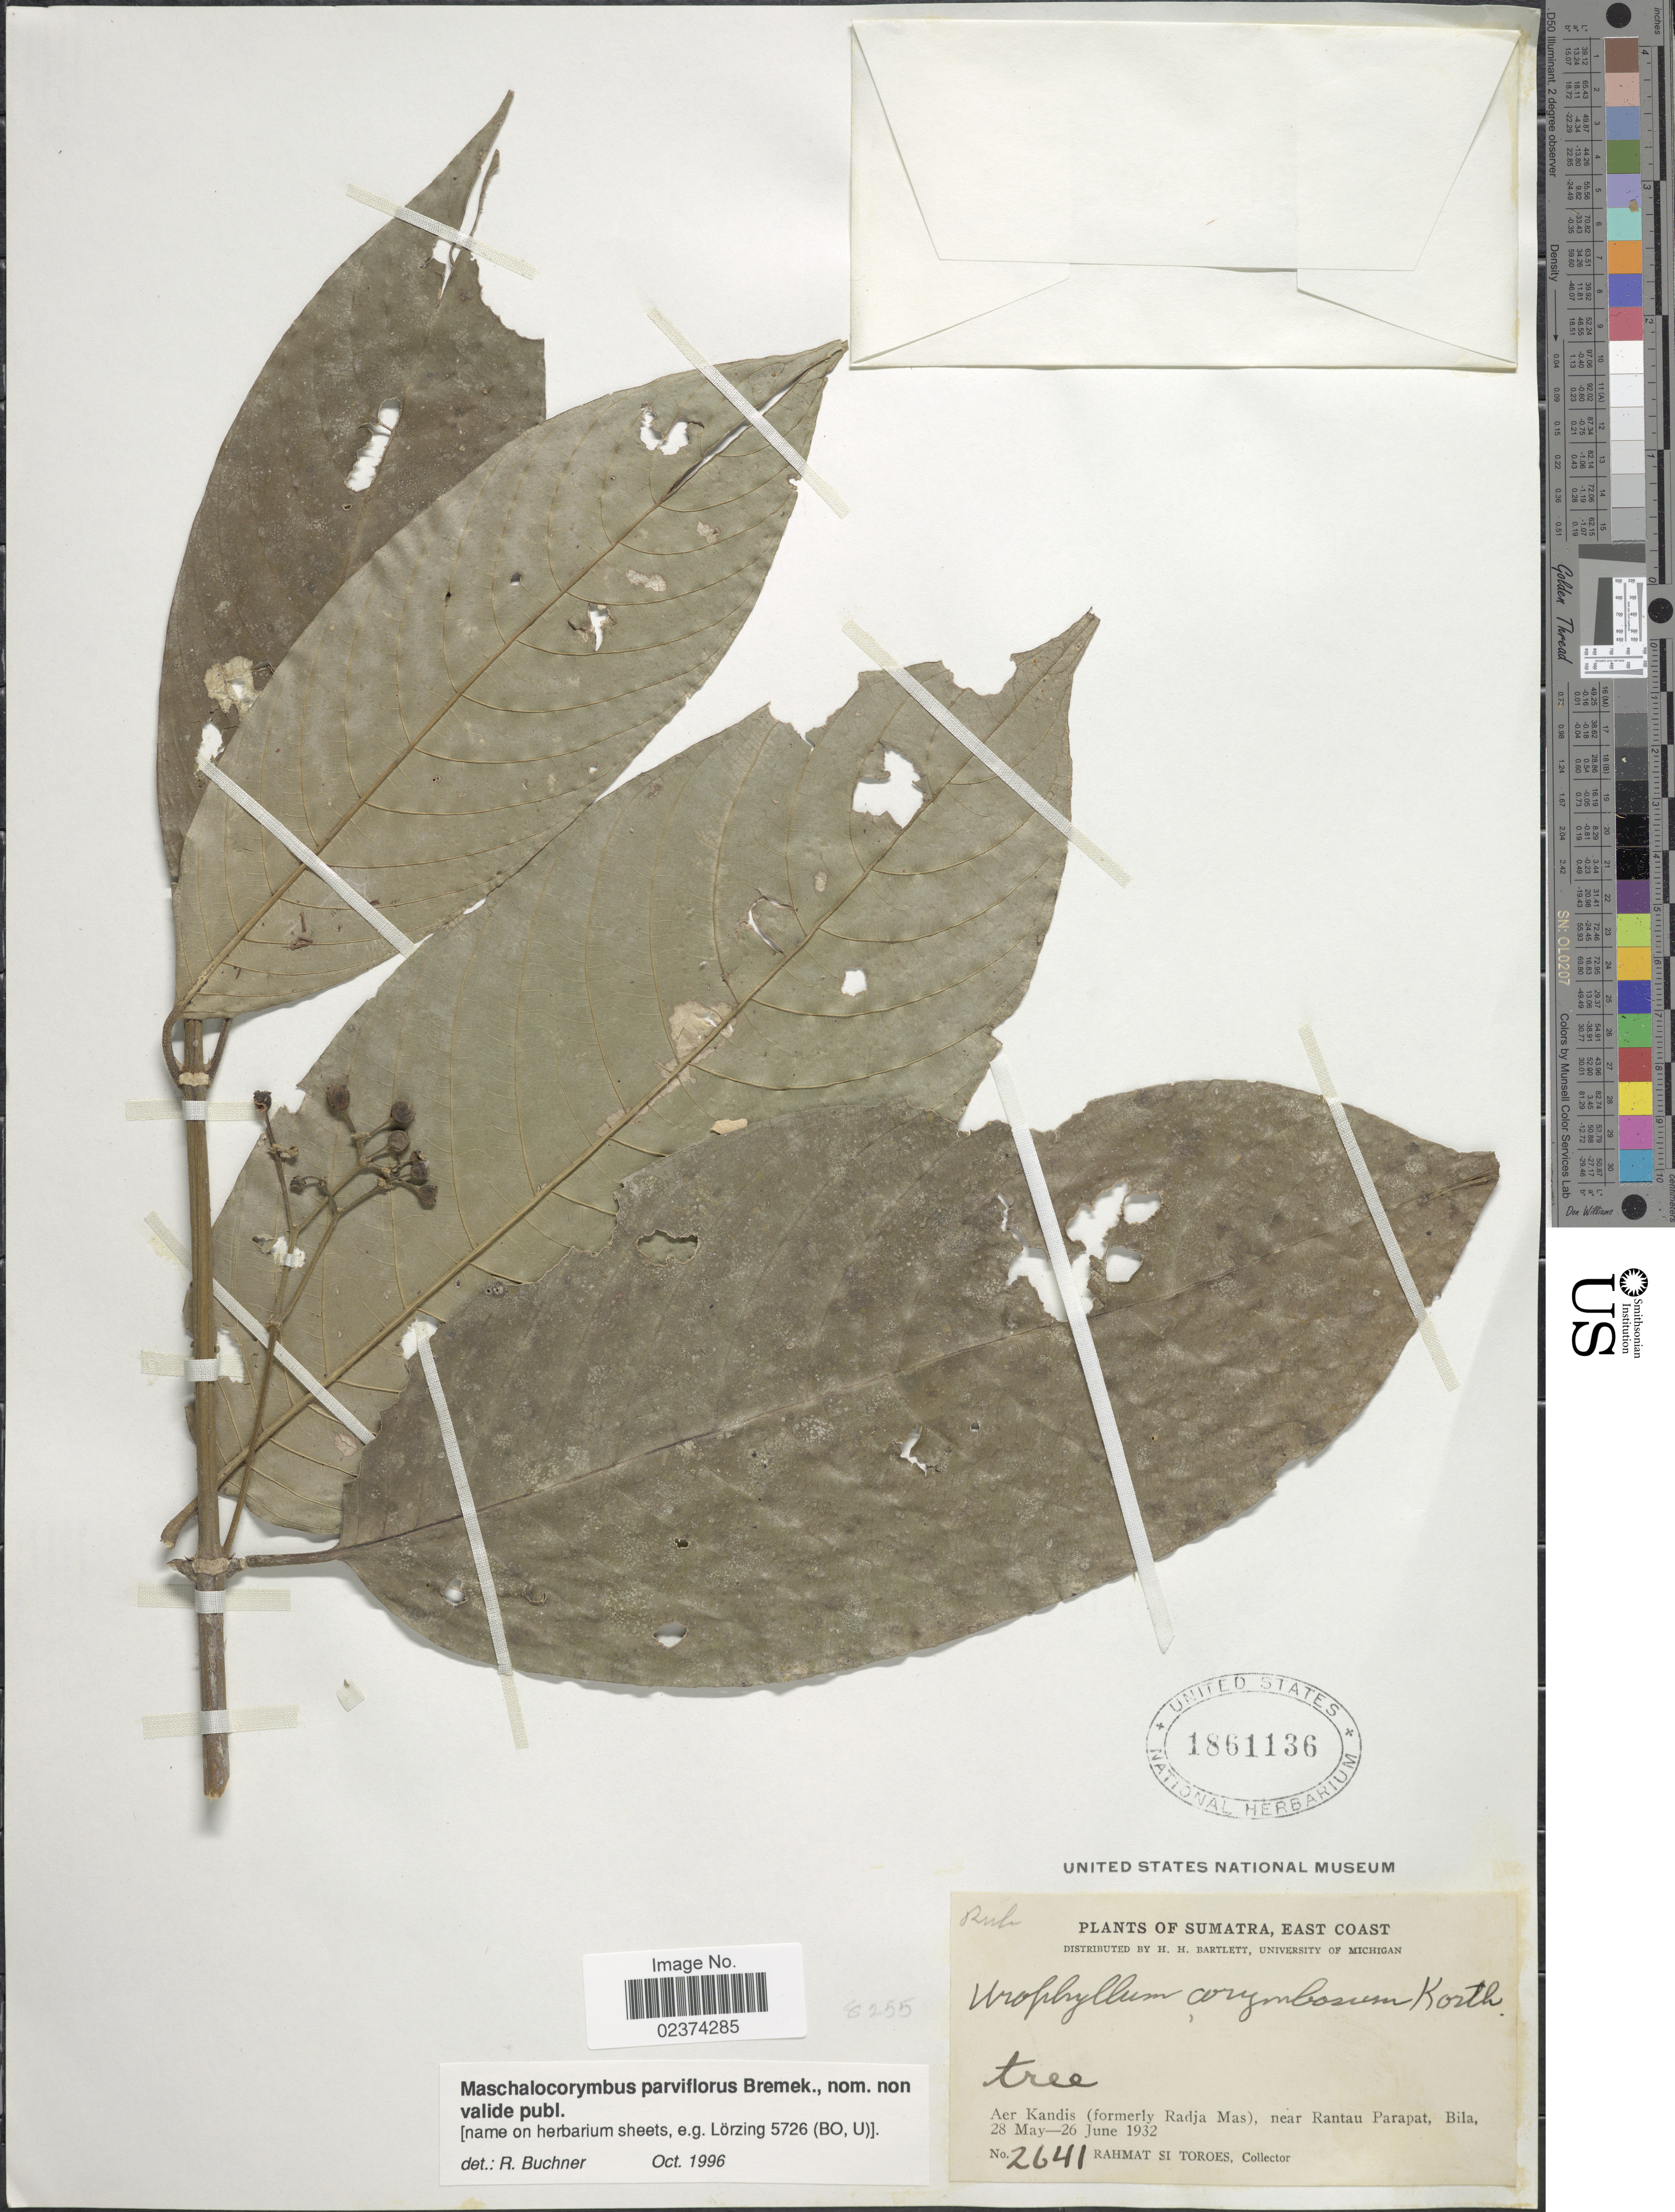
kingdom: Plantae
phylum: Tracheophyta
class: Magnoliopsida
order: Gentianales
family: Rubiaceae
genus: Maschalocorymbus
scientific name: Maschalocorymbus parviflorus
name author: Bremek.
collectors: Rahmat Si Boeea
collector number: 2641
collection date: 1932-05-28/1932-06-26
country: Indonesia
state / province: Sumatra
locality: Sumatra, East Coast. Aer Kandis (formerly Radja Mas), near Rantau Parapat, Bila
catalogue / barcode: US 1861136